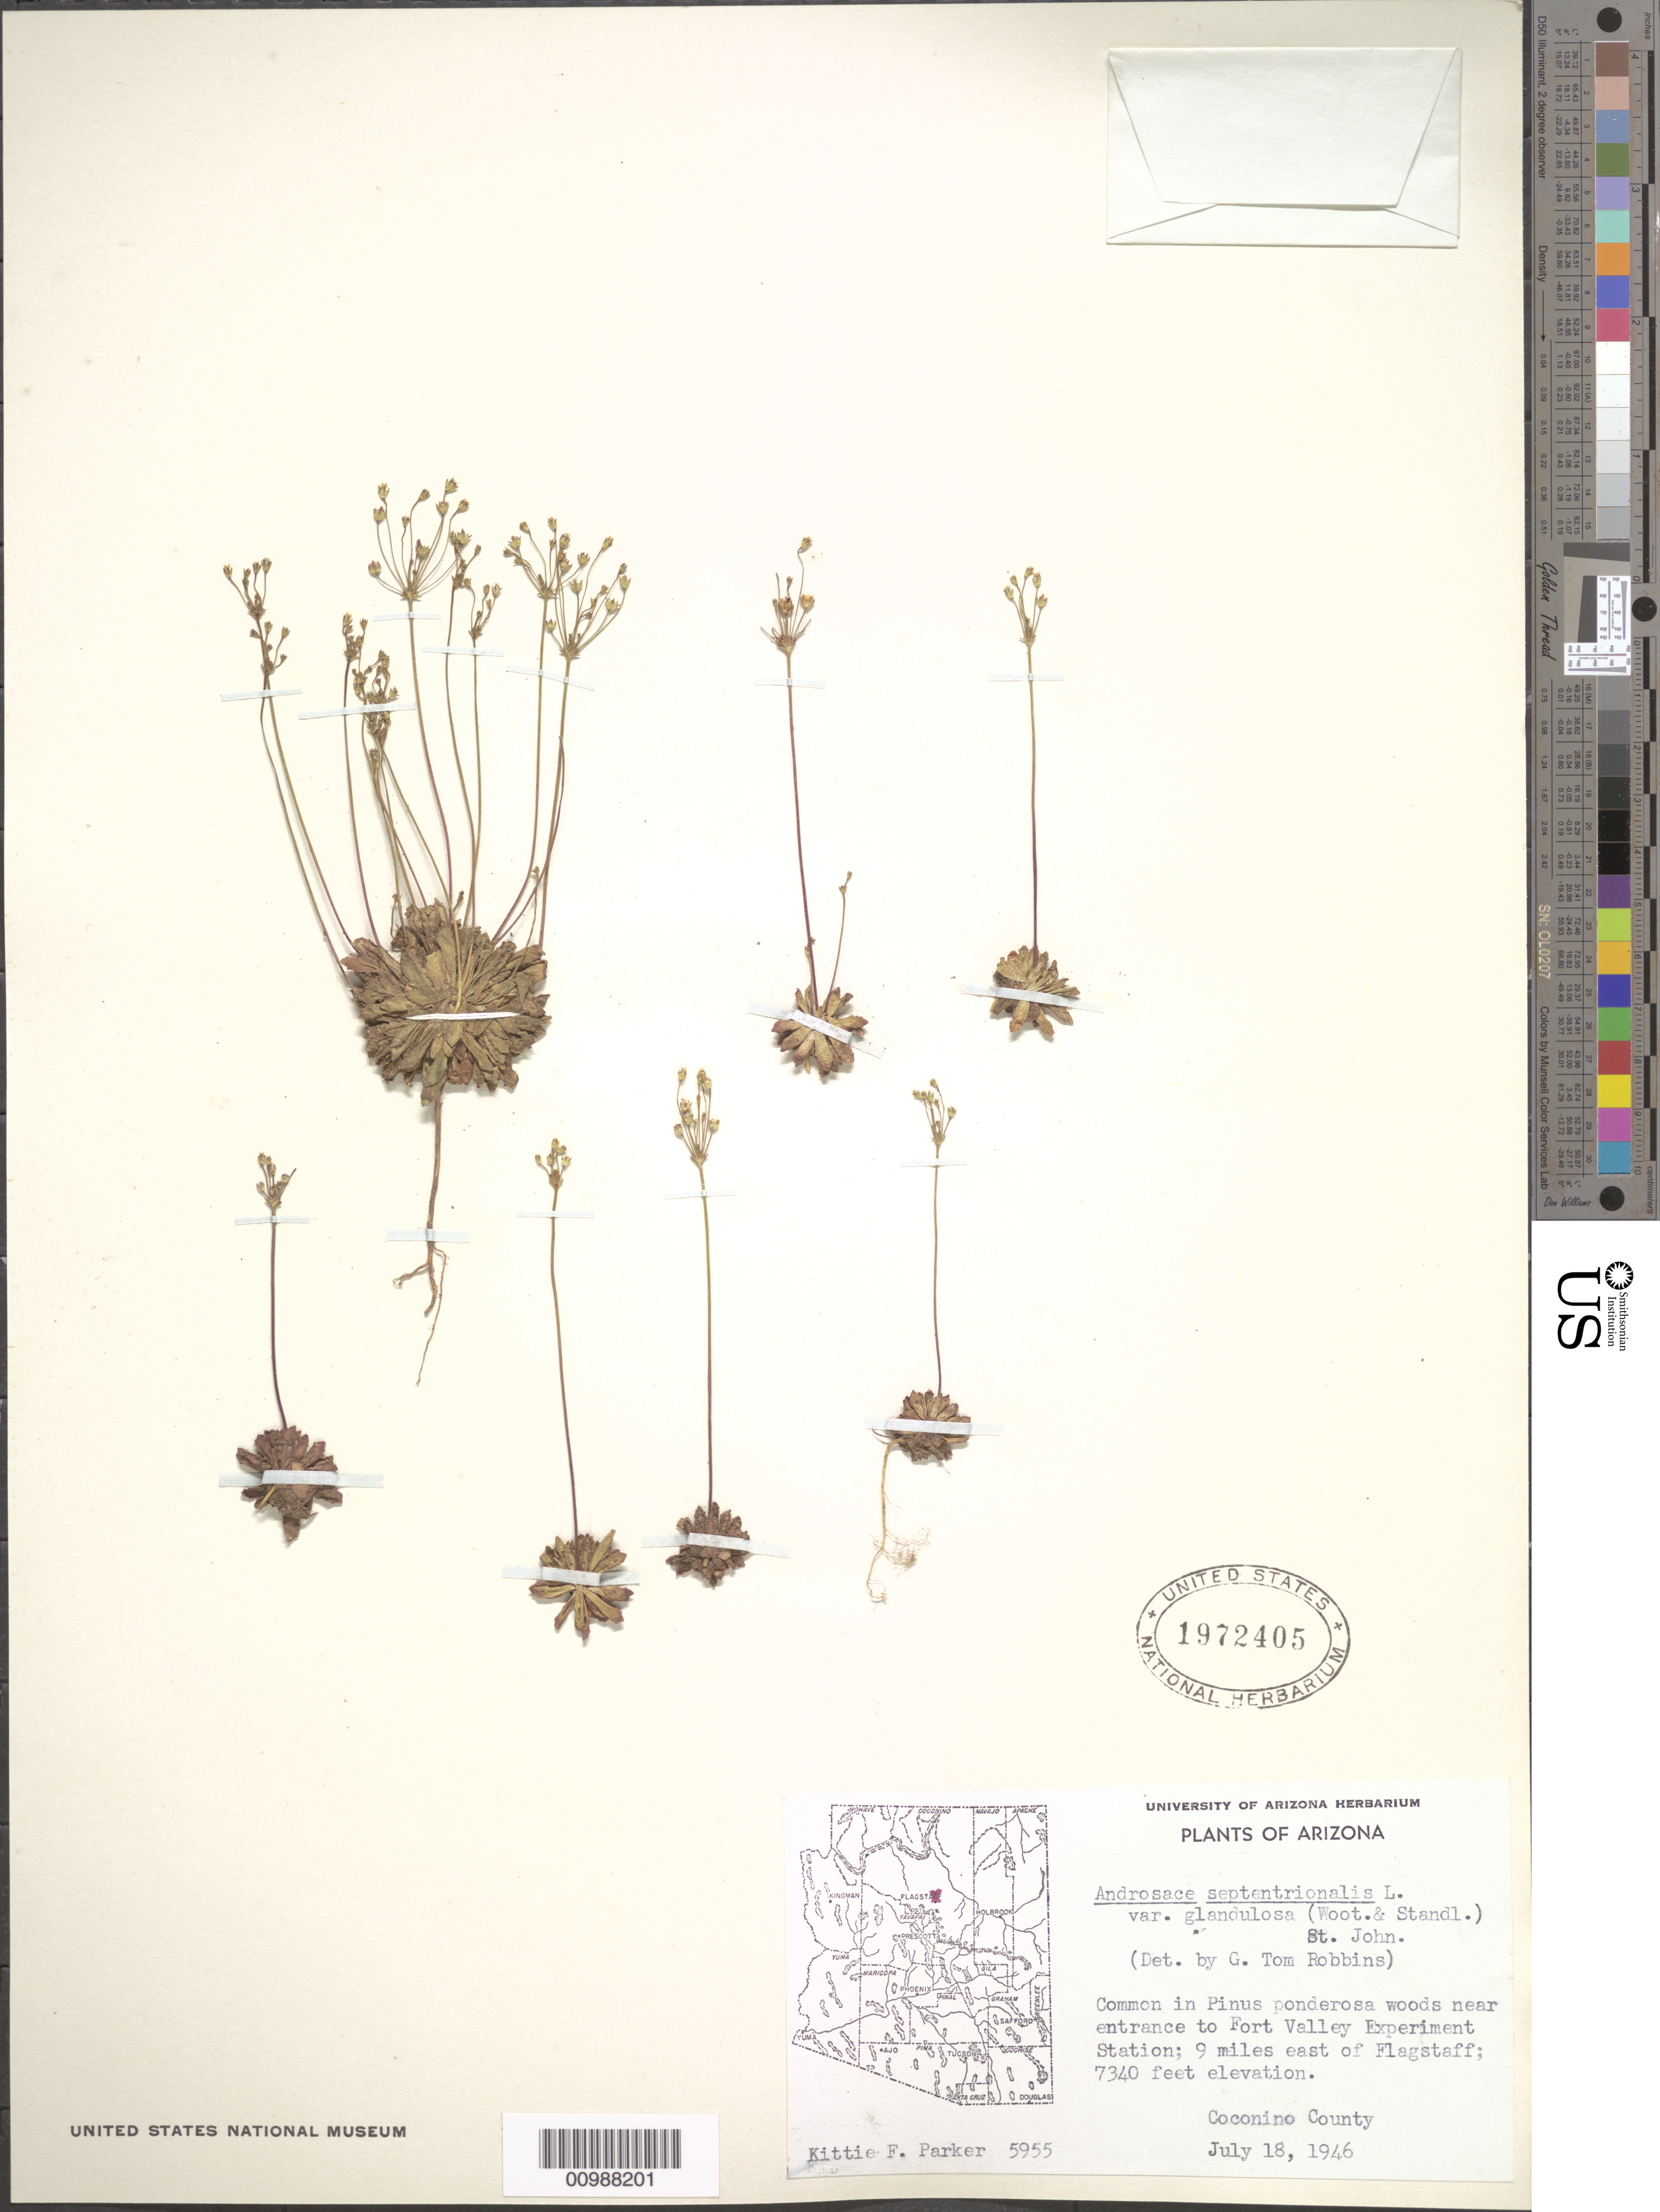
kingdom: Plantae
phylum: Tracheophyta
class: Magnoliopsida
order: Ericales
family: Primulaceae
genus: Androsace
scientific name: Androsace septentrionalis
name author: L.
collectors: K. F. Parker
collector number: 5955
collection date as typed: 18 Jul 1946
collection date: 1946-07-18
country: United States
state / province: Arizona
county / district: Coconino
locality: Common in Pinua ponderosa woods near entrance to Fort Valley Experiment Station; 9 miles east of Flagstaff.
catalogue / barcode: US 1972405